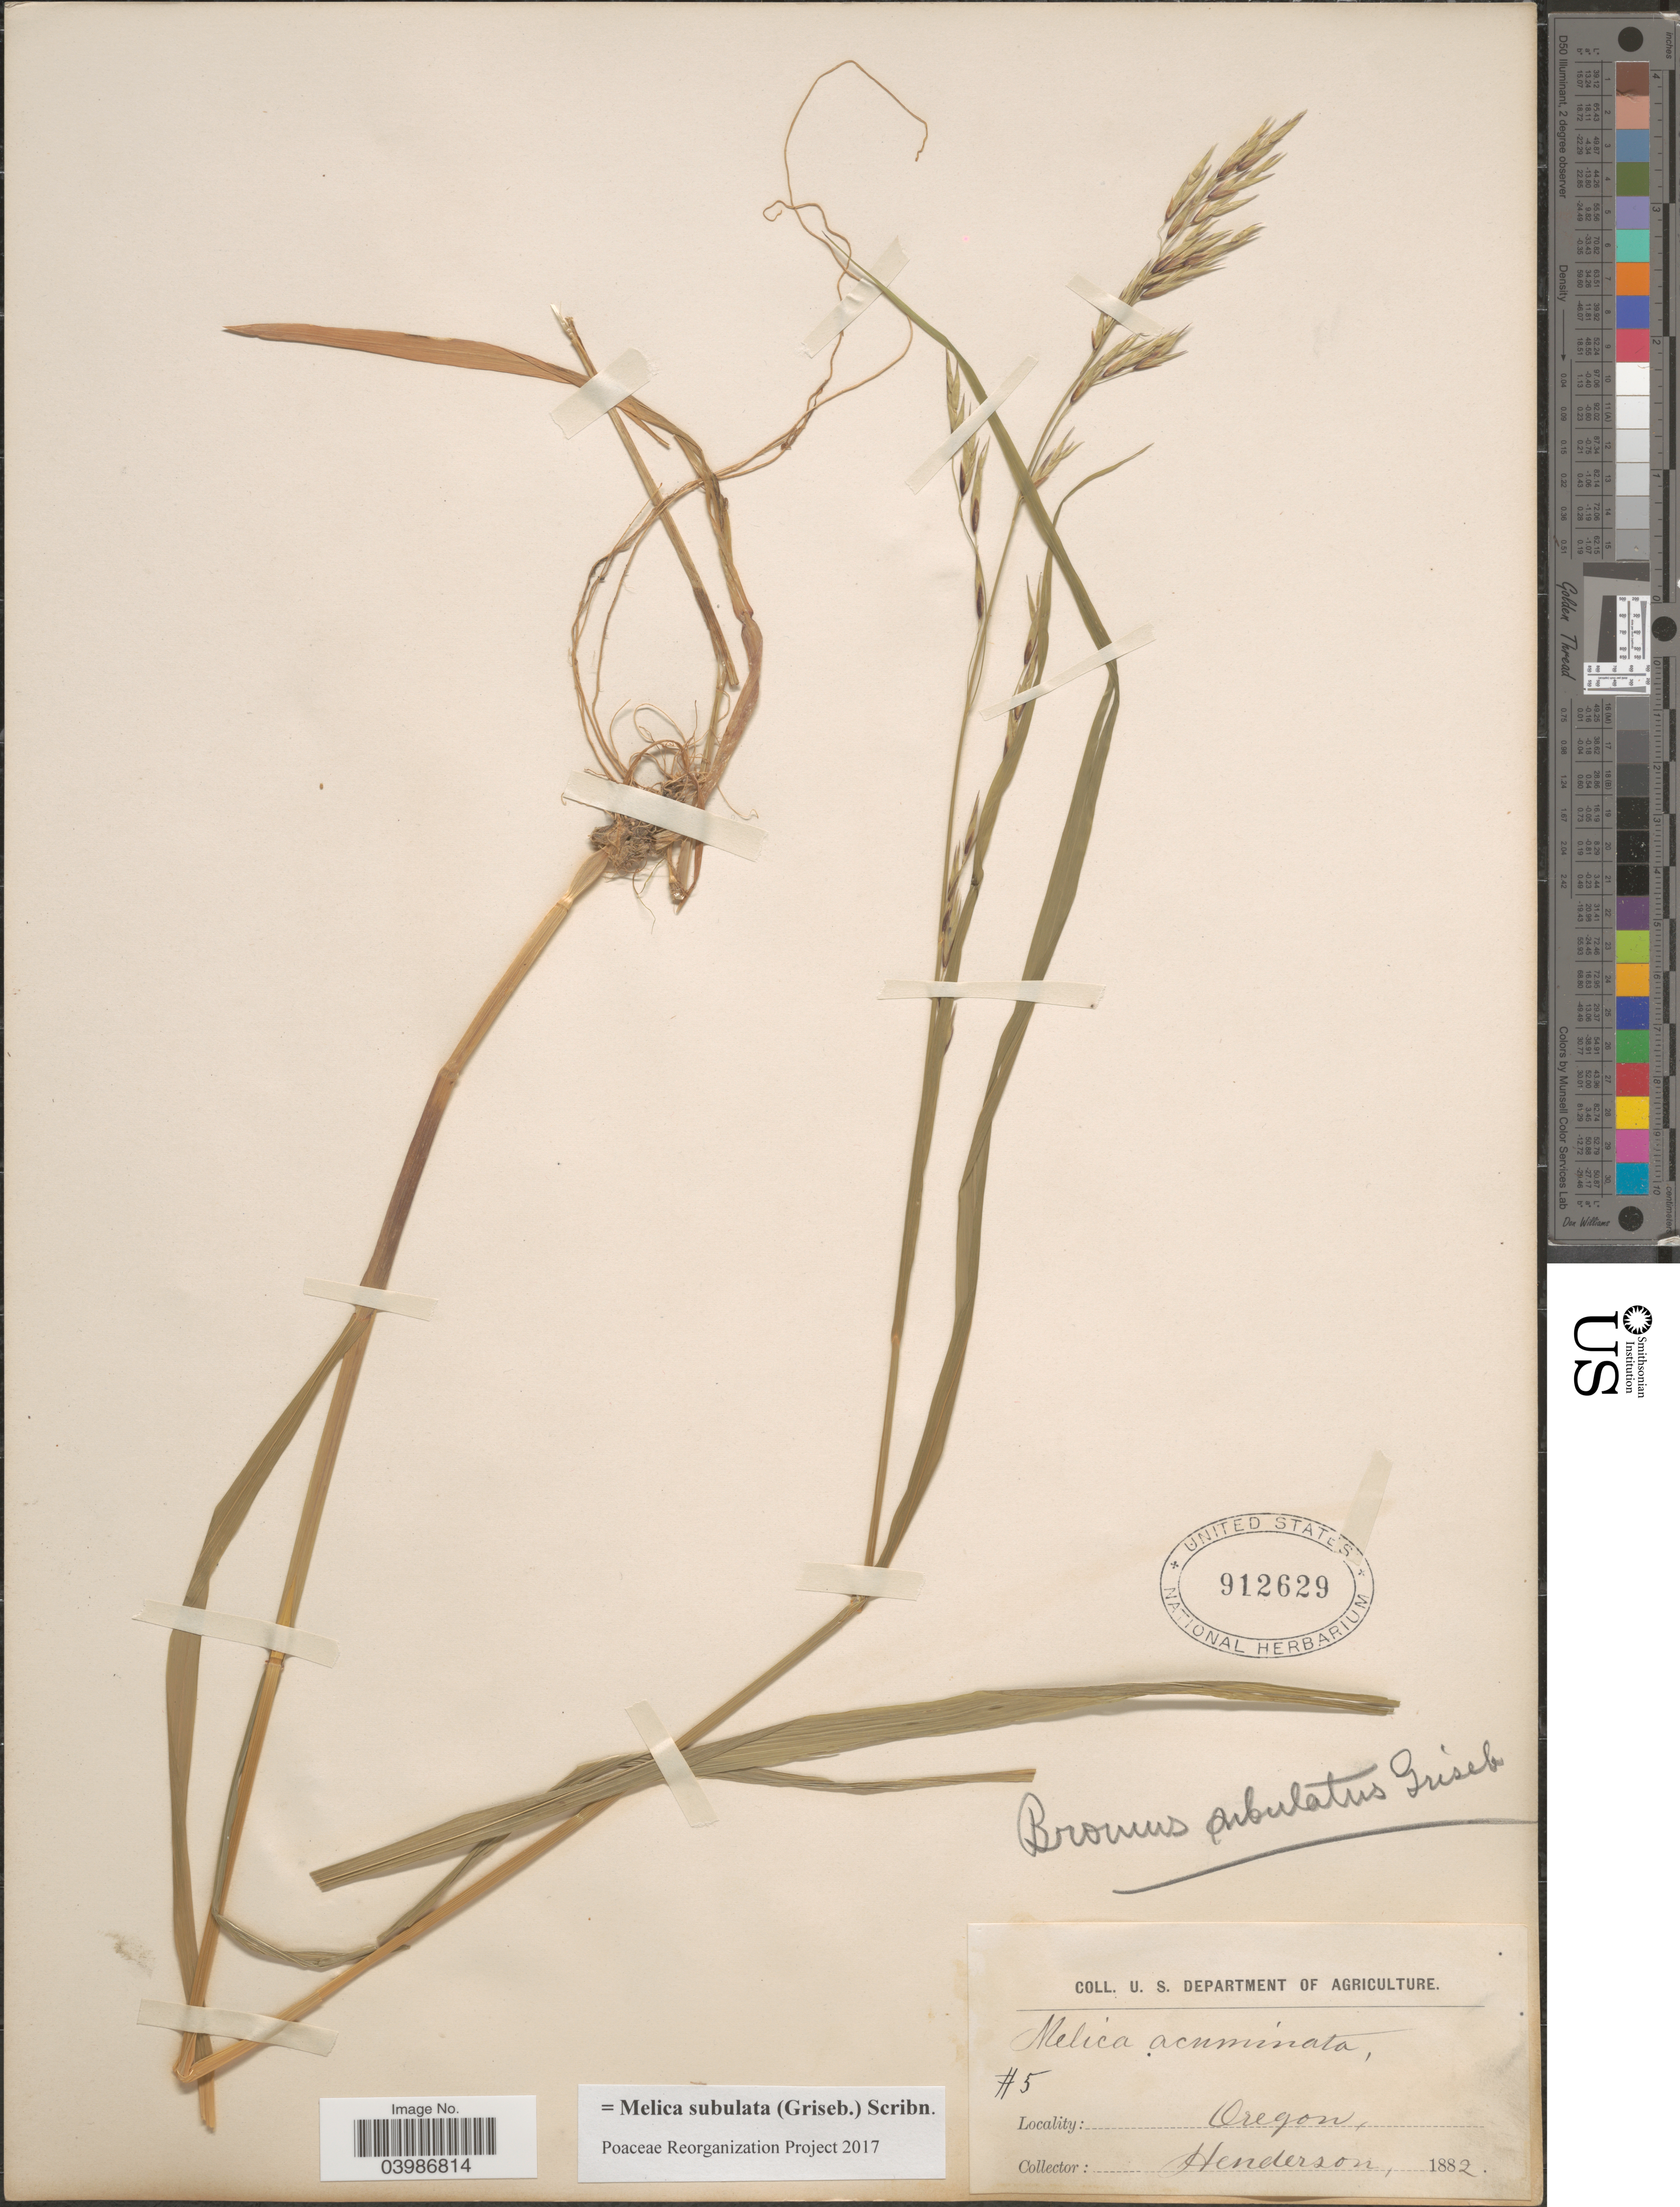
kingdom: Plantae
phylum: Tracheophyta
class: Liliopsida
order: Poales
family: Poaceae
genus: Melica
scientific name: Melica subulata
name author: (Griseb.) Scribn.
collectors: -. Henderson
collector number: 5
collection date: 1882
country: United States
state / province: Oregon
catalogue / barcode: US 912629